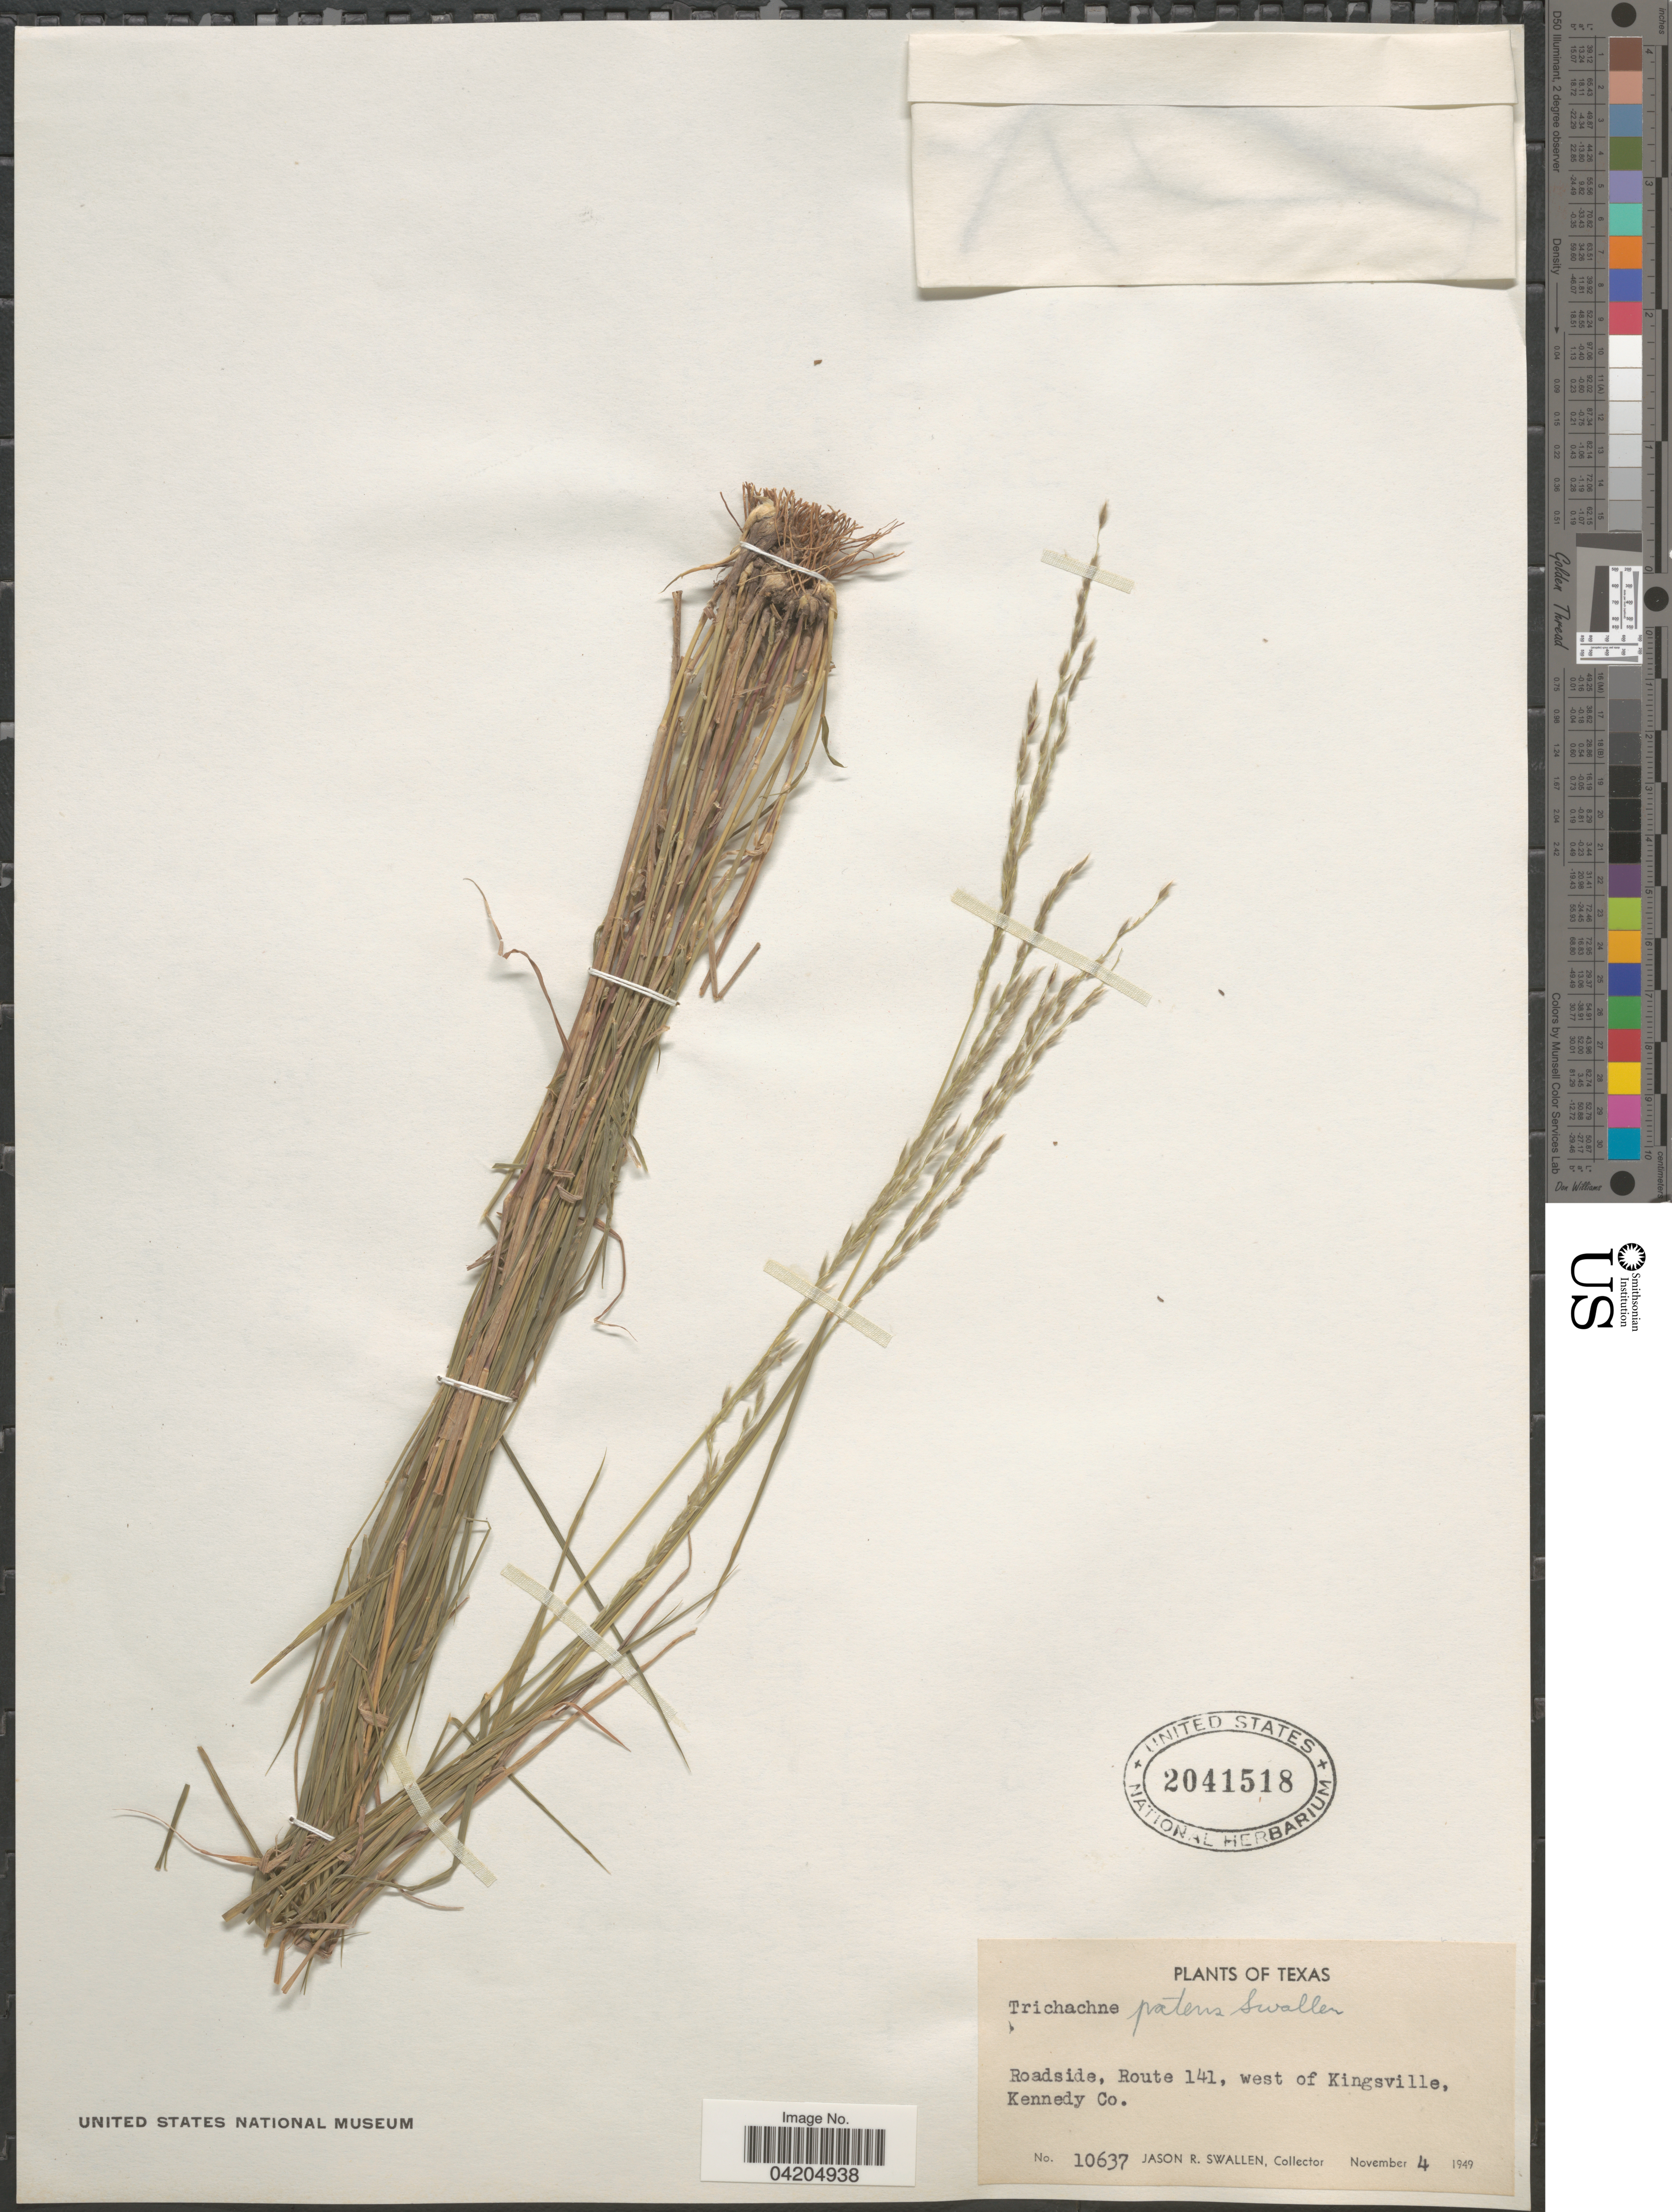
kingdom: Plantae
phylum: Tracheophyta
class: Liliopsida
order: Poales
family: Poaceae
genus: Digitaria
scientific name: Digitaria patens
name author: (Swallen) Henr.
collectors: J. R. Swallen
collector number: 10637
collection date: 1949-11-04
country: United States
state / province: Texas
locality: Route 141, west of Kingsville, Kennedy Co.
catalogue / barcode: US 2041518